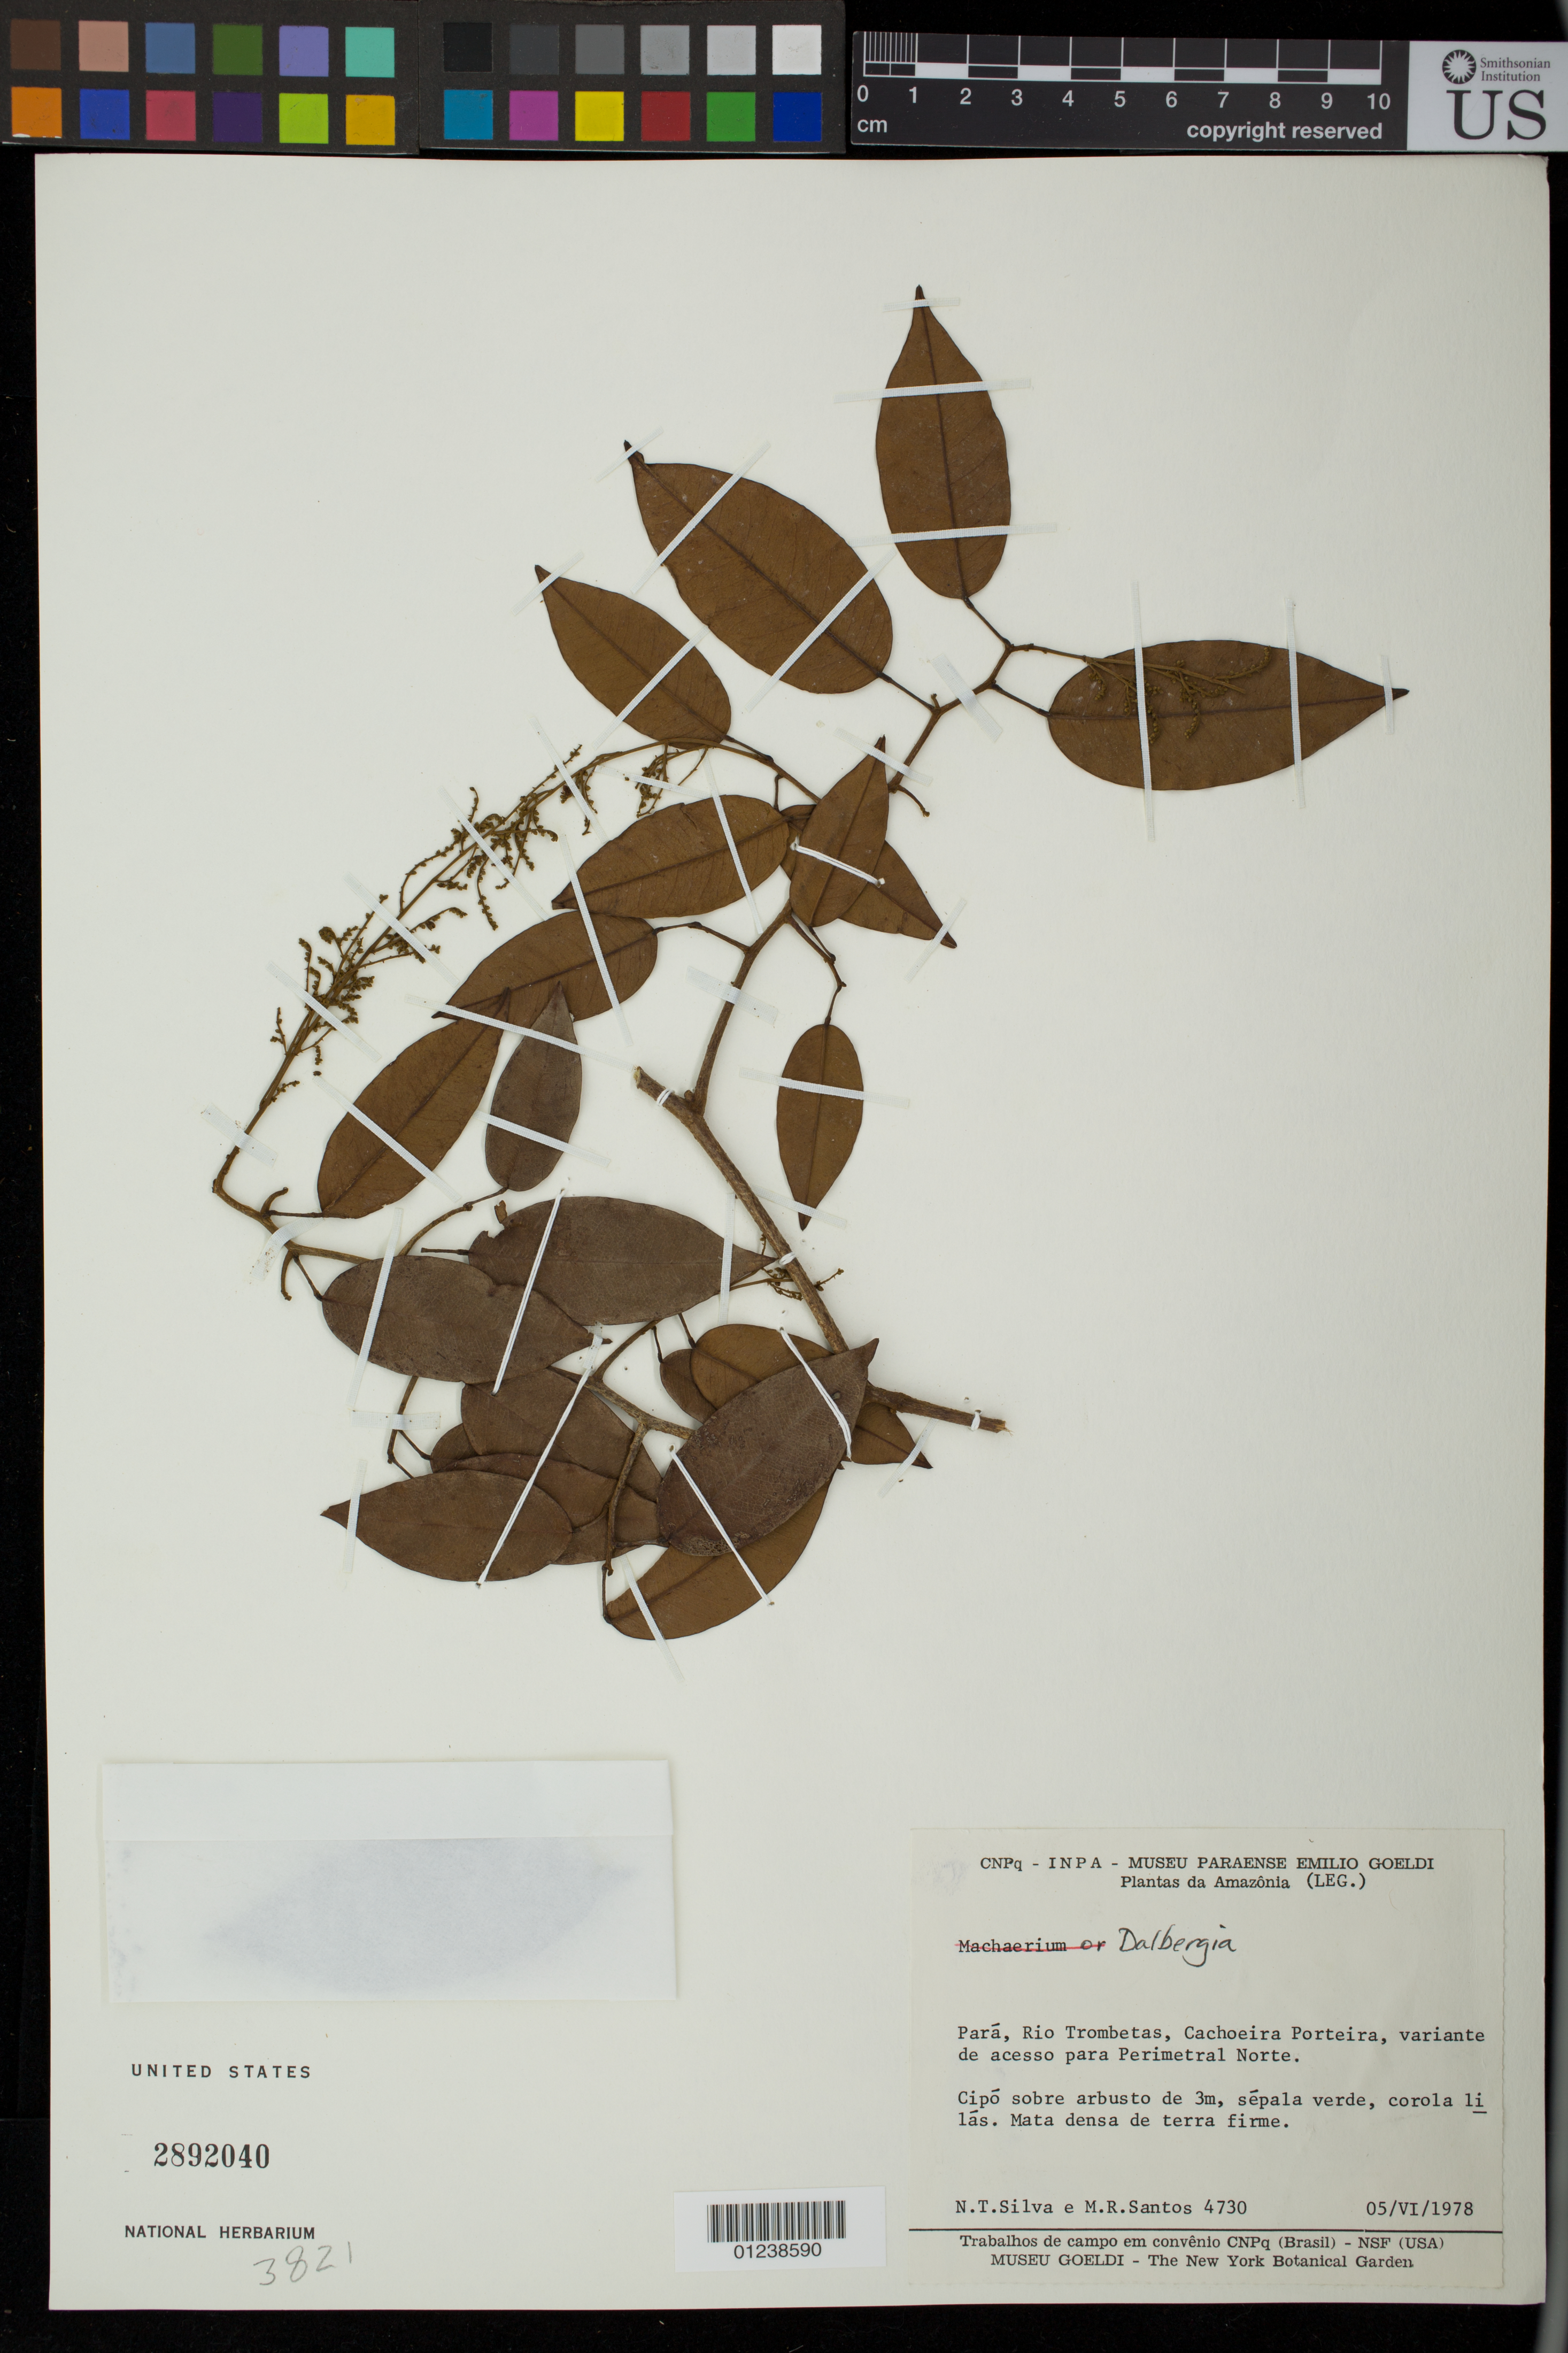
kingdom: Plantae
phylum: Tracheophyta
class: Magnoliopsida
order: Fabales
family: Fabaceae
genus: Dalbergia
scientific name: Dalbergia sp.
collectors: N. T. Silva & M. R. Santos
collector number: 4730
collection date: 1978-06-05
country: Brazil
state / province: Para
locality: Rio Trombetas, Cachoeira Porteira, variante de acesso para Perimetral Norte.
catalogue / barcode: US 2892040